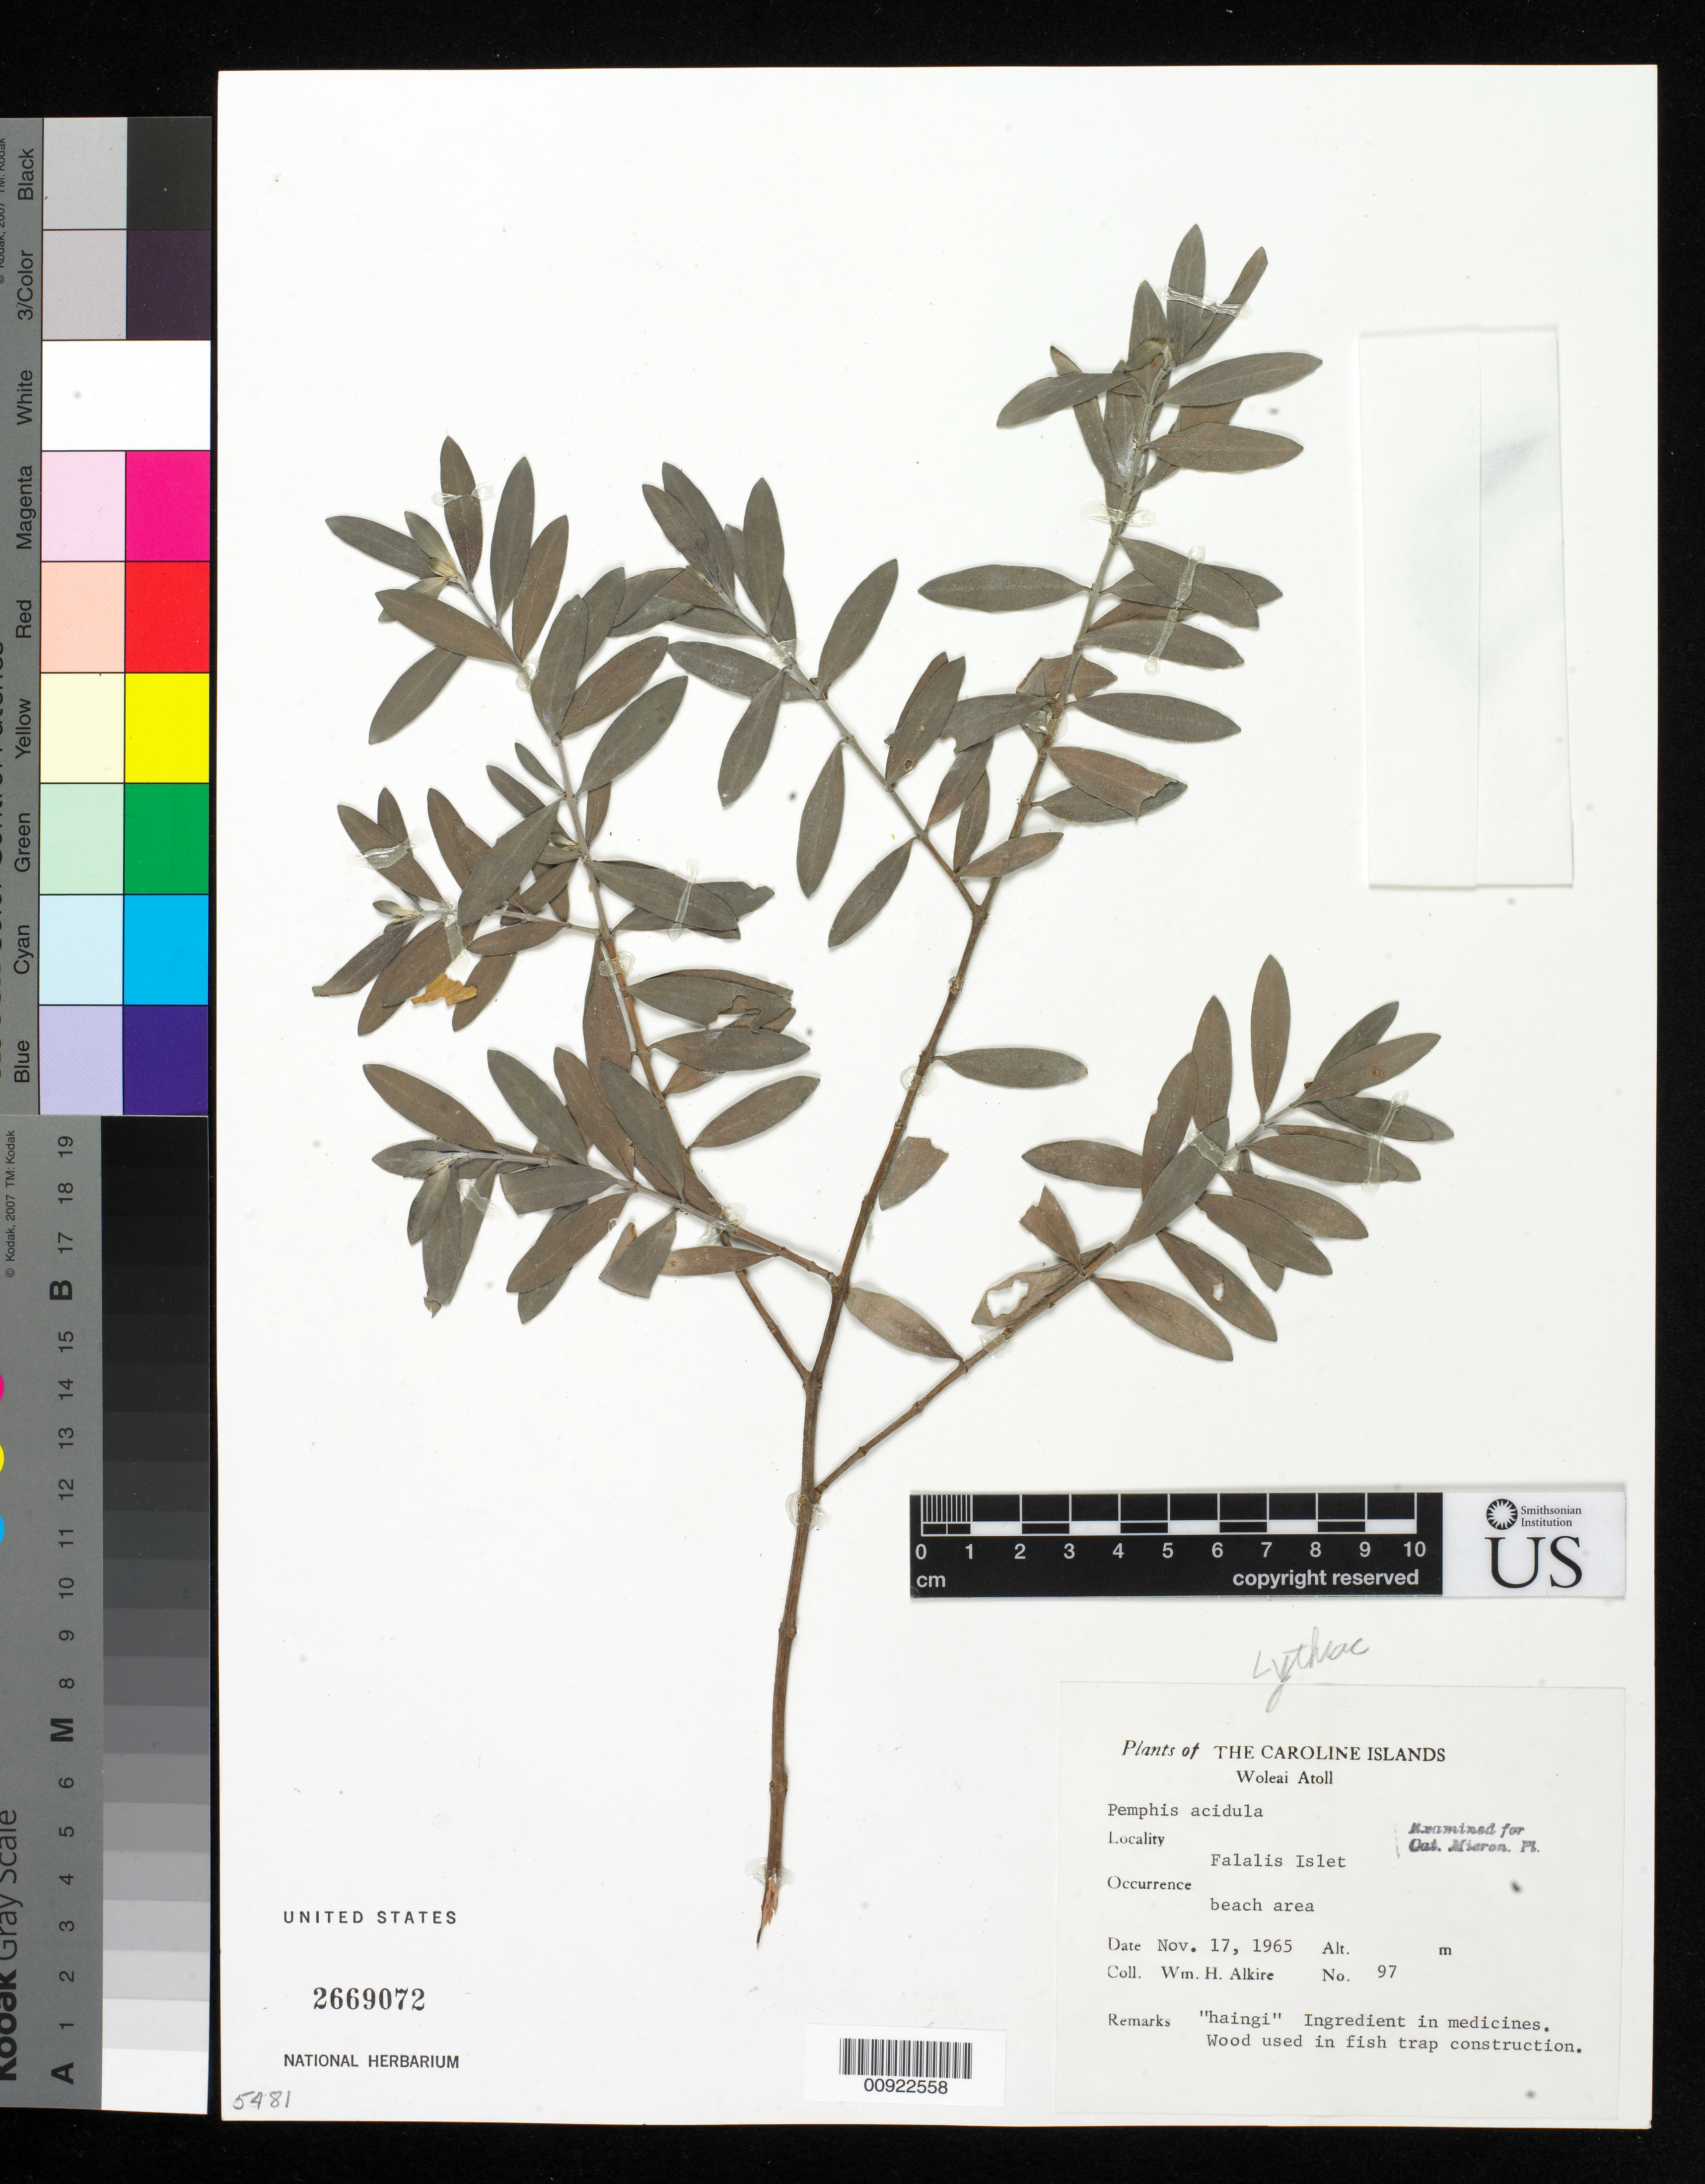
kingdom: Plantae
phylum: Tracheophyta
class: Magnoliopsida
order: Myrtales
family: Lythraceae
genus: Pemphis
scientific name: Pemphis acidula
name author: J.R. Forst. & G. Forst.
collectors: W. Alkire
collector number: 97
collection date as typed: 17 Nov 1965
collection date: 1965-11-17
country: Micronesia, Federated States of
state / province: Yap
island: Woleai Atoll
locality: Falalis Islet, Woleai Atoll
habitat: Beach area.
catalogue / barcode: US 2669072